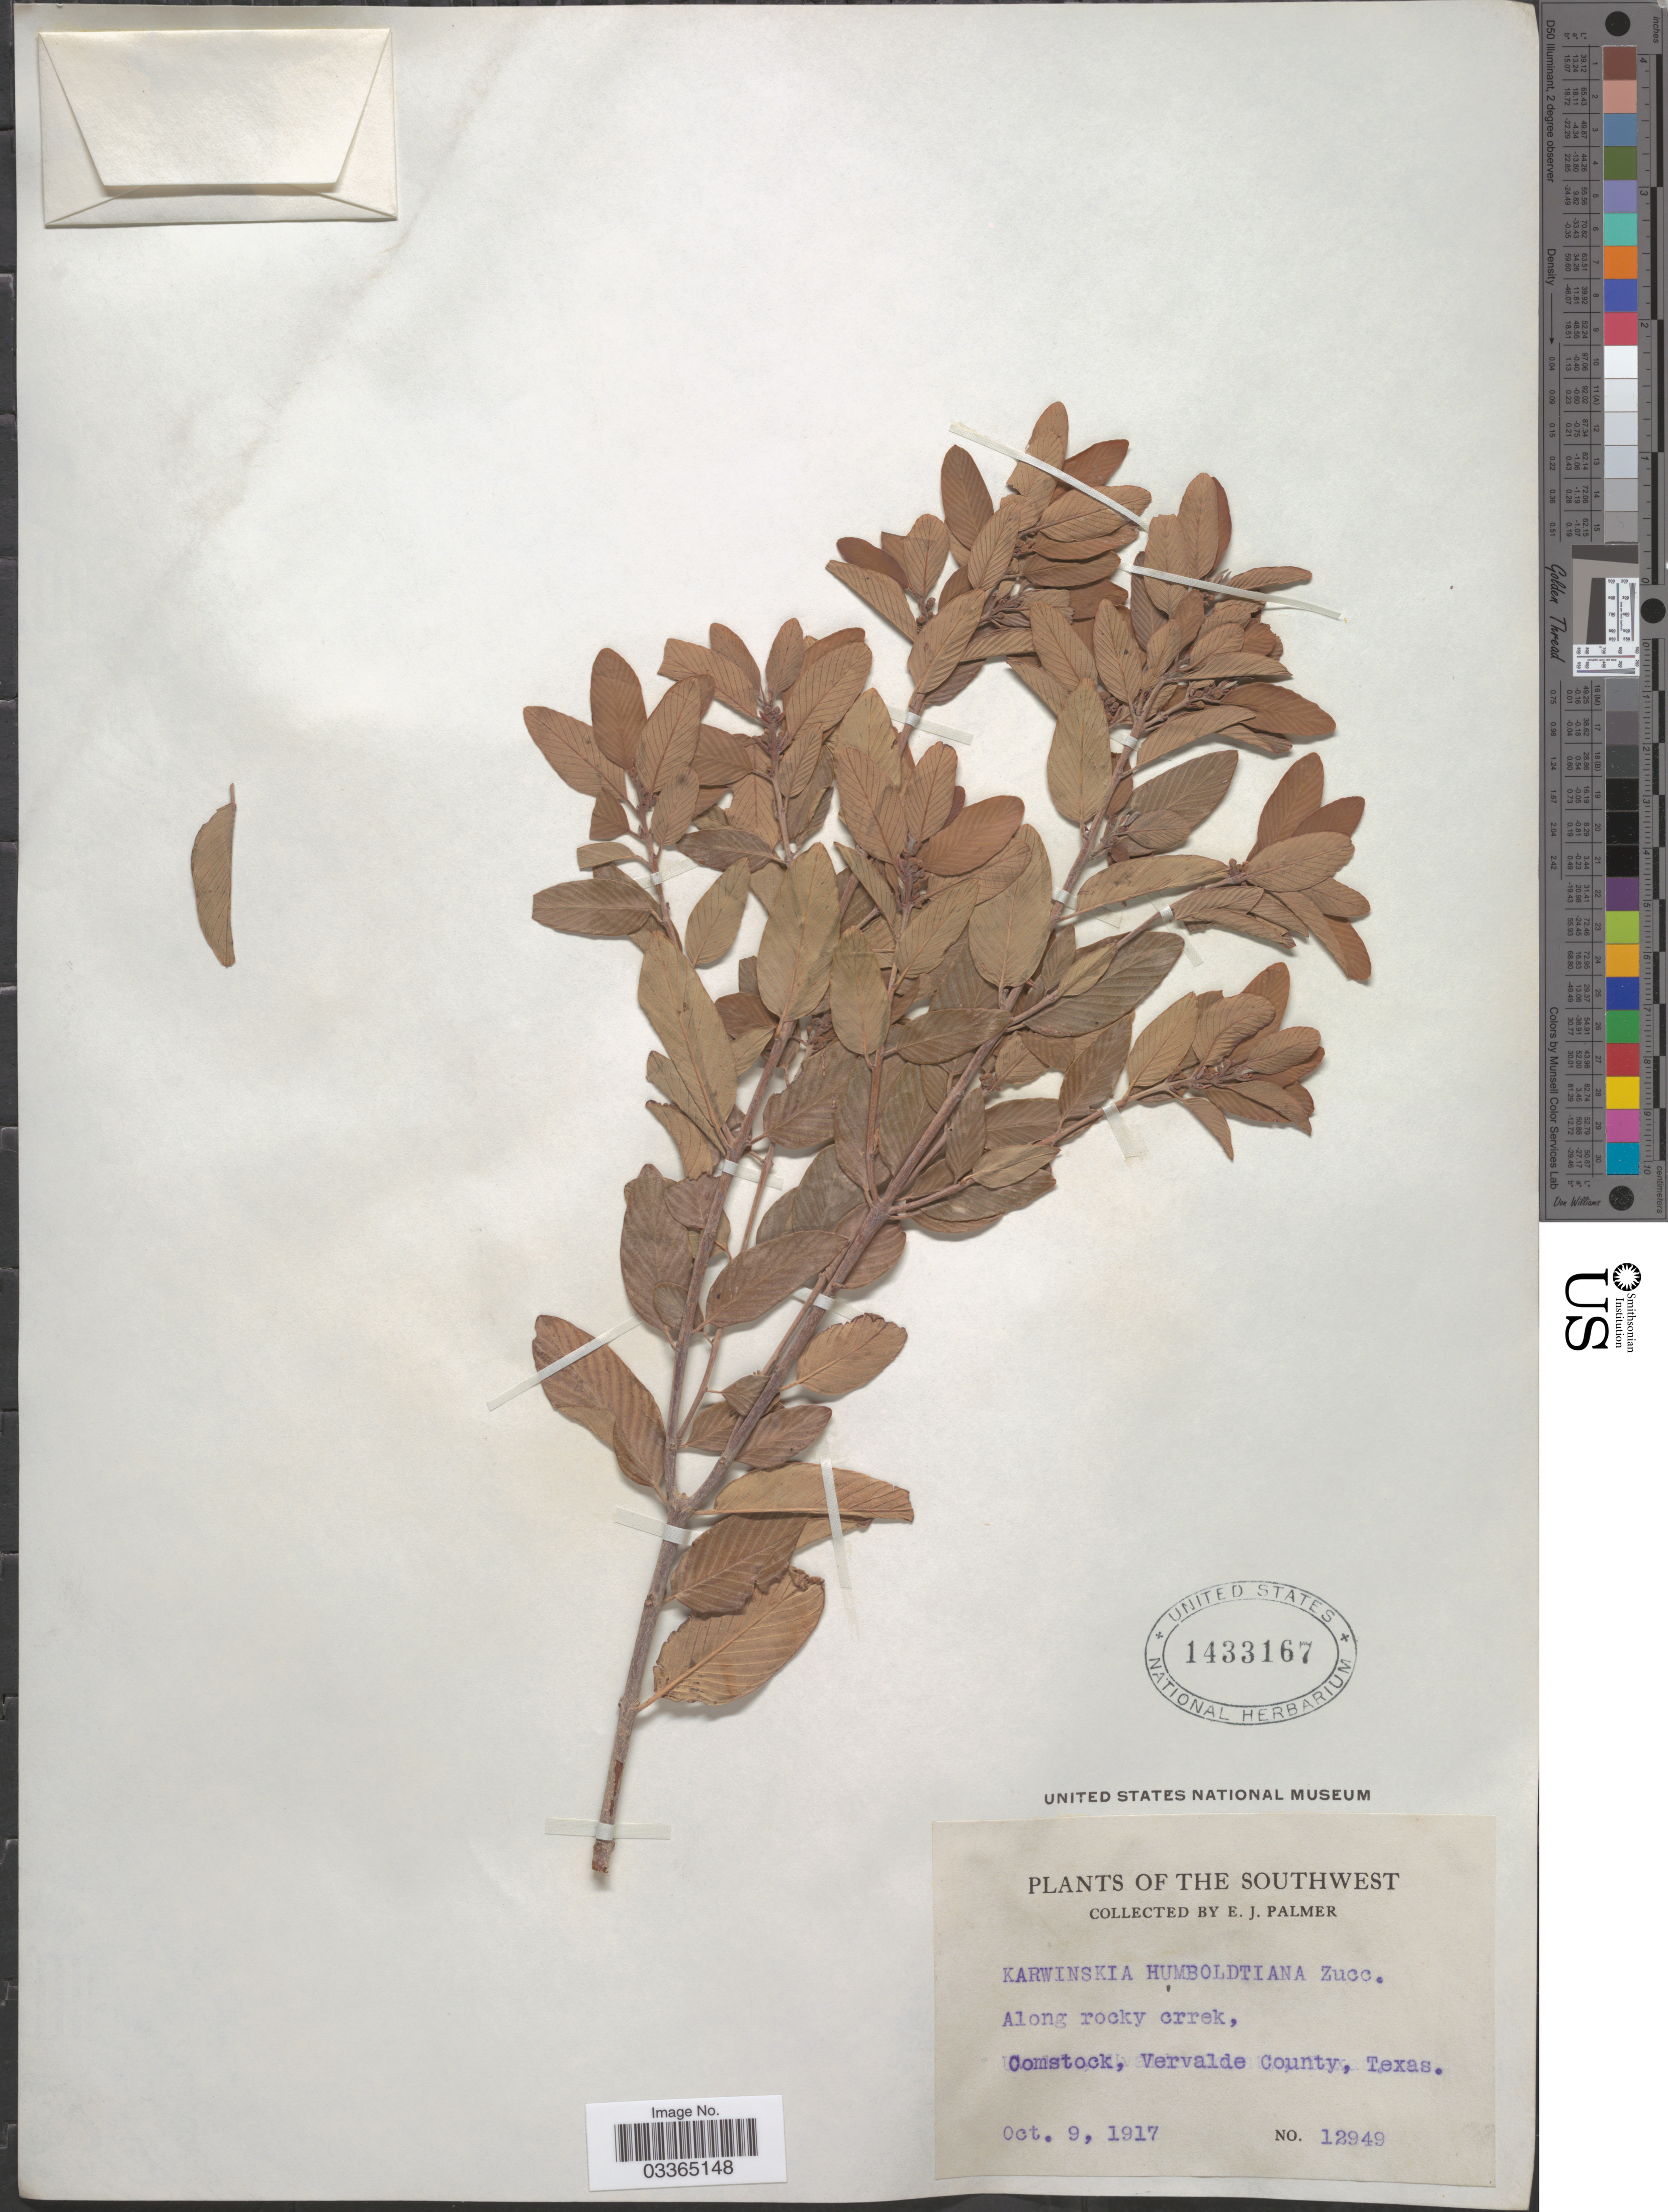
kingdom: Plantae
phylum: Tracheophyta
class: Magnoliopsida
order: Rosales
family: Rhamnaceae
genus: Karwinskia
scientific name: Karwinskia humboldtiana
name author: (Schult.) Zucc.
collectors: E. J. Palmer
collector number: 12949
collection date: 1917-10-09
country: United States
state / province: Texas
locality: The Southwest. Comstock, Vervalde County.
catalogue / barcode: US 1433167